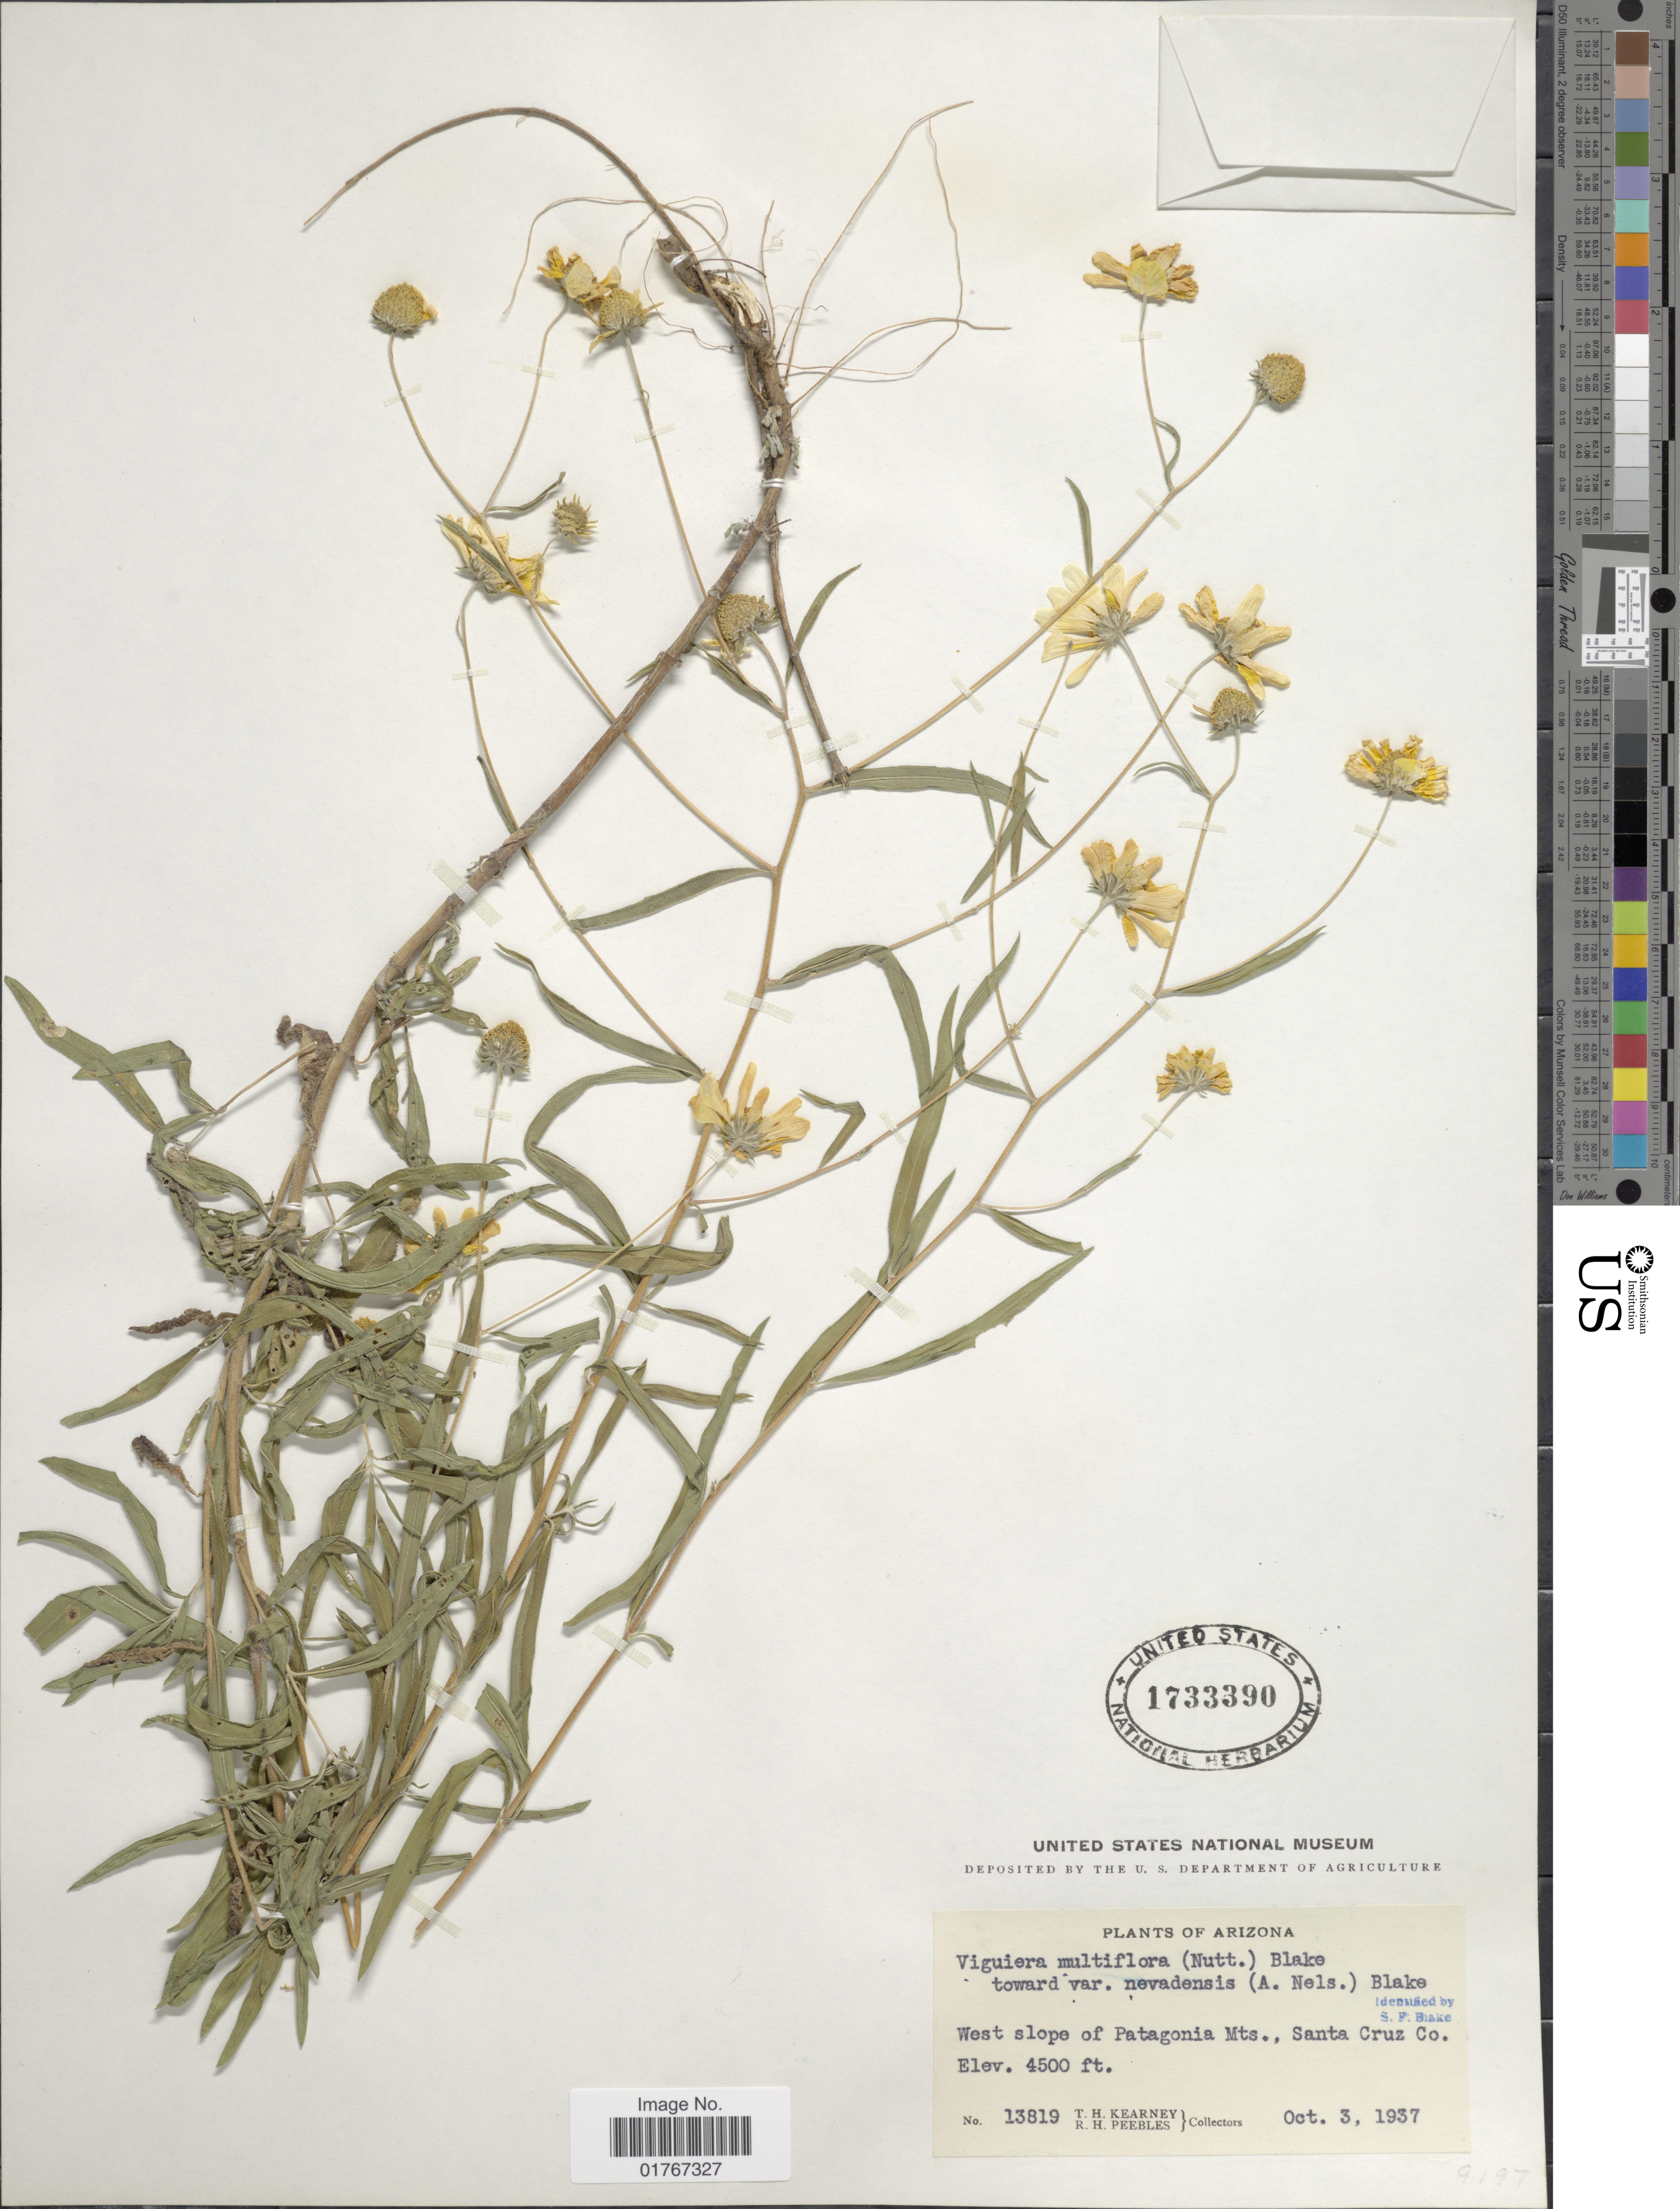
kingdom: Plantae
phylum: Tracheophyta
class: Magnoliopsida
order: Asterales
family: Asteraceae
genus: Heliomeris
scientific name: Heliomeris multiflora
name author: Nutt.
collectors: T. H. Kearney & R. H. Peebles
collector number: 13819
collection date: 1937-10-03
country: United States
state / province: Arizona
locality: West slope of Patagonia Mts., Santa Cruz Co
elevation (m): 1372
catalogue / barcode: US 1733390